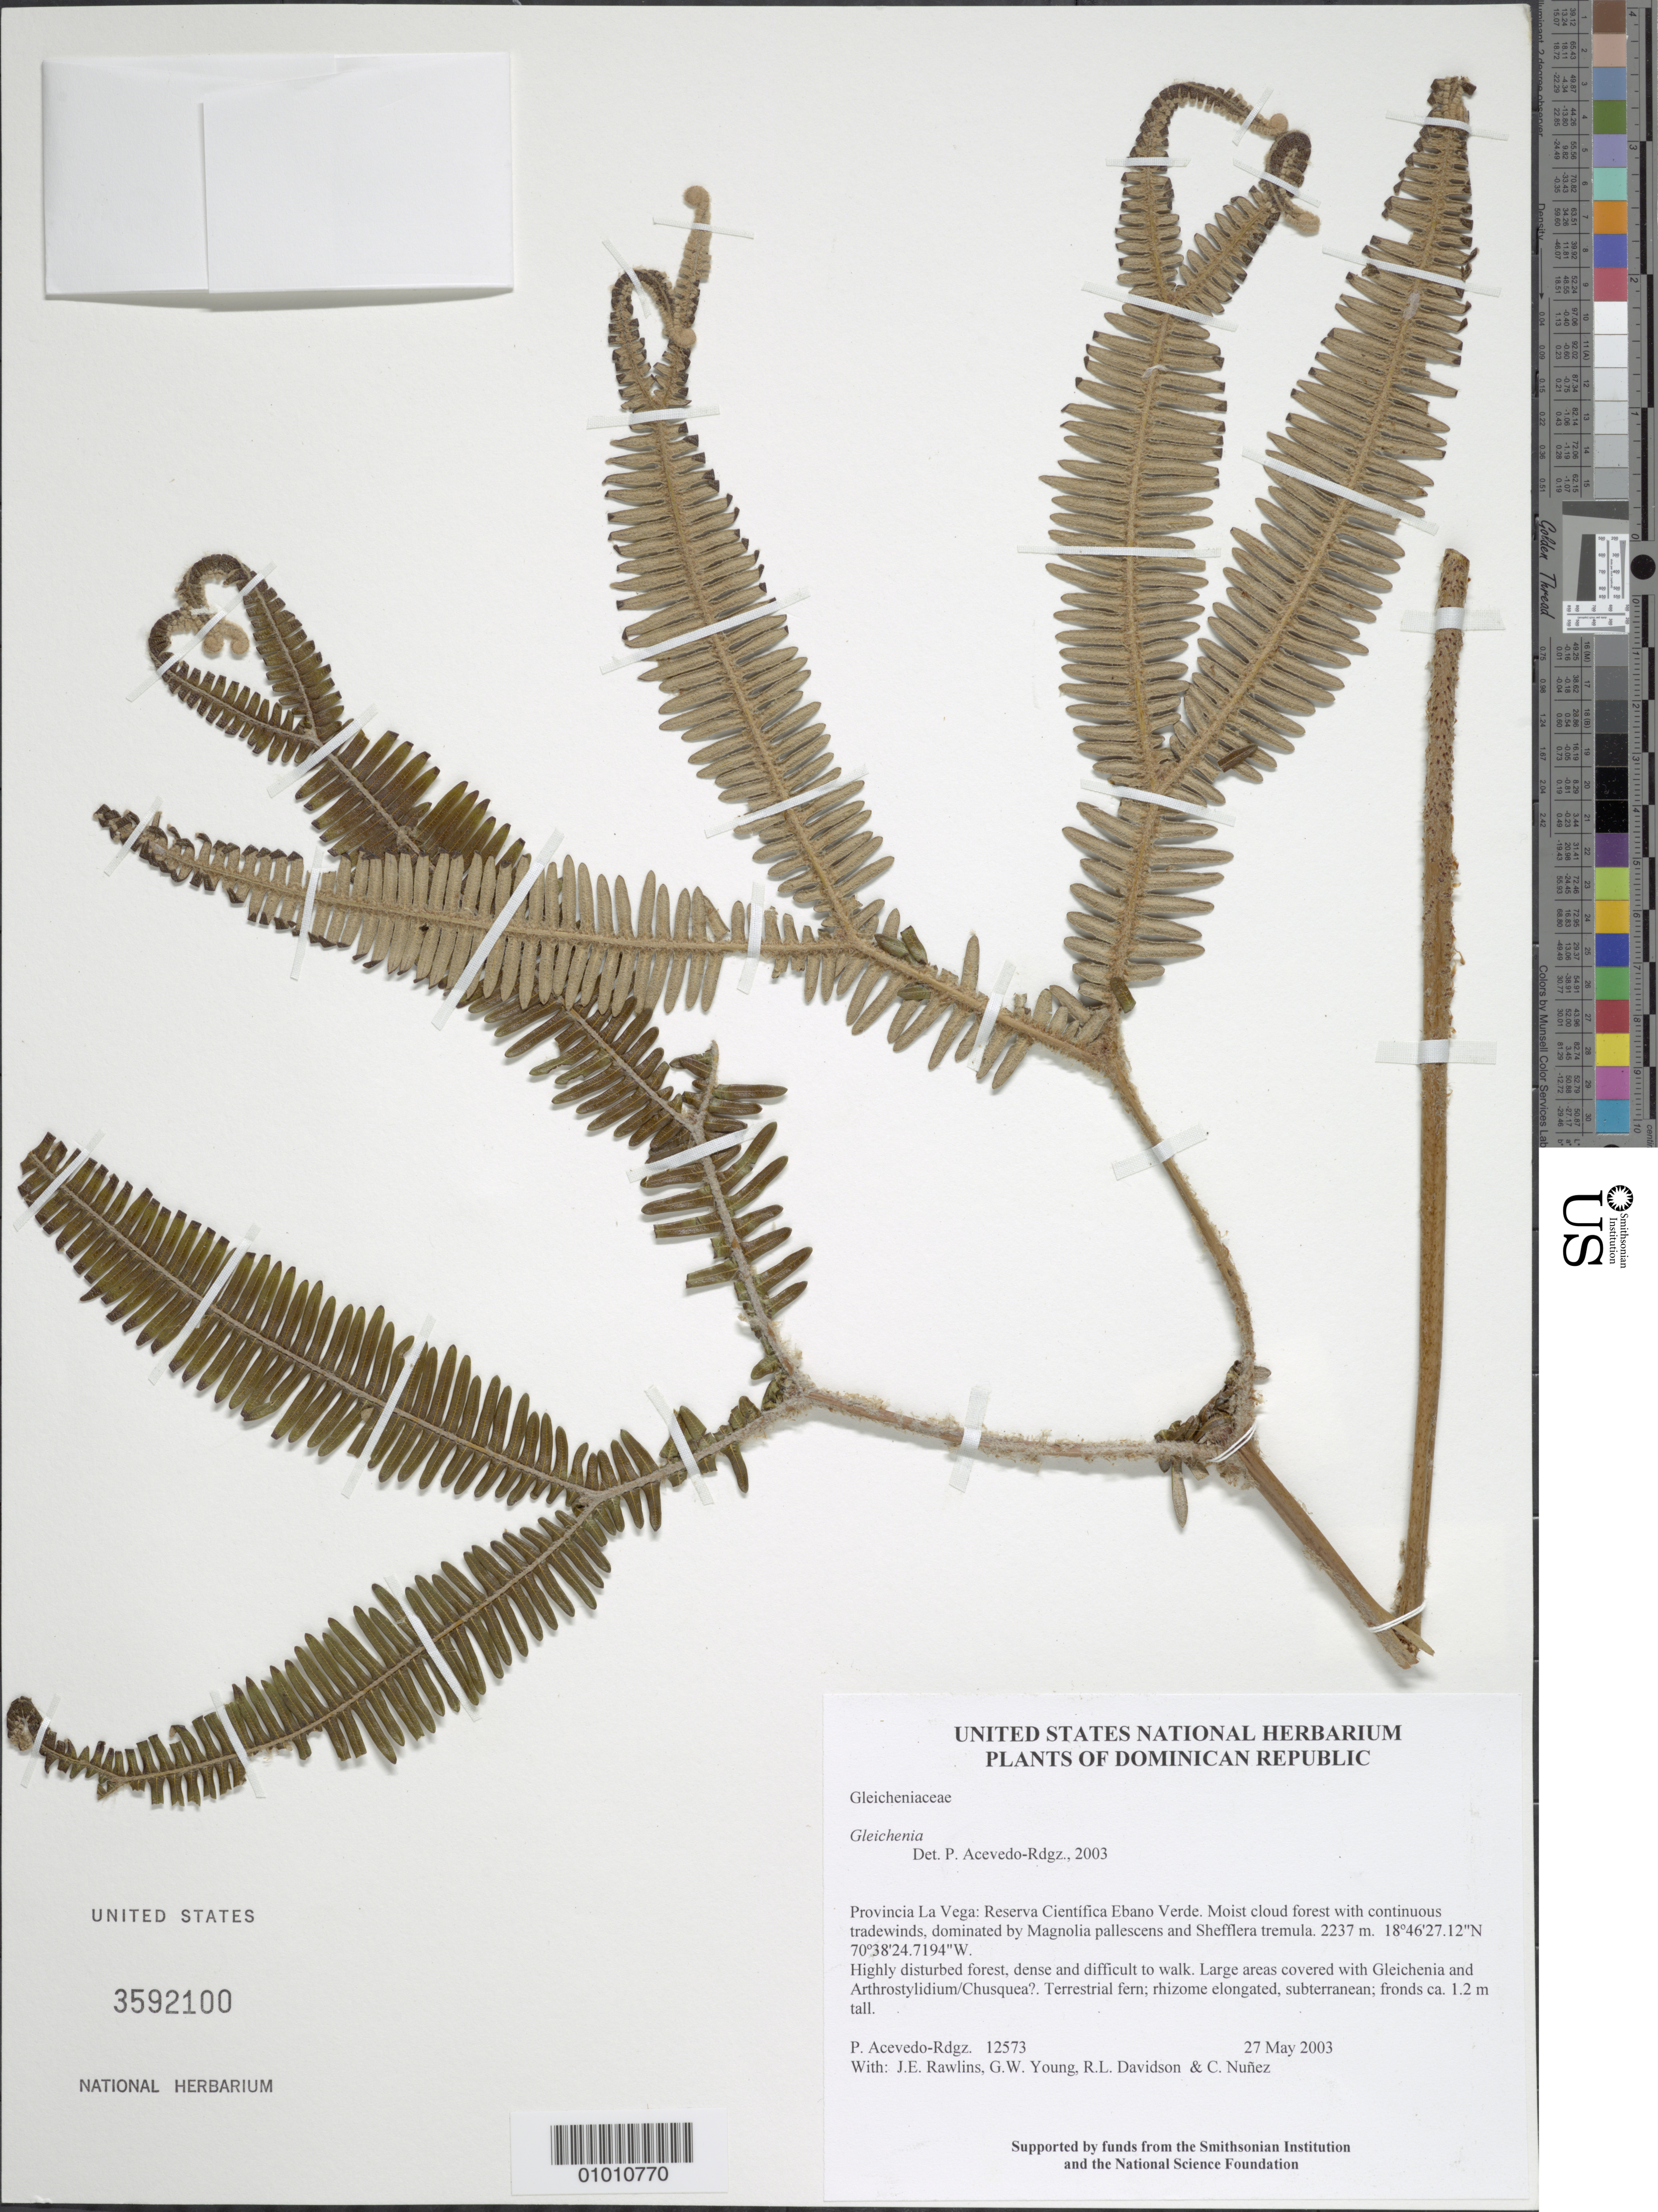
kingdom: Plantae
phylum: Tracheophyta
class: Polypodiopsida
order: Gleicheniales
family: Gleicheniaceae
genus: Sticherus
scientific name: Sticherus albus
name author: J. Gonzales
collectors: P. Acevedo-Rodr., J. Rawlins, G. Young, R. Davidson & C. Nunez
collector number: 12573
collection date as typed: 27 May 2003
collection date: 2003-05-27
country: Dominican Republic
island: Hispaniola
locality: Provincia La Vega: Reserva Científica Ebano Verde. Moist cloud forest with continuous tradewinds, dominated by Magnolia pallescens and Shefflera tremula.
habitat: Highly disturbed forest, dense and difficult to walk. Large areas covered with Gleichenia and Arthrostylidium/Chusquea?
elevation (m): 2237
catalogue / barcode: US 3592100